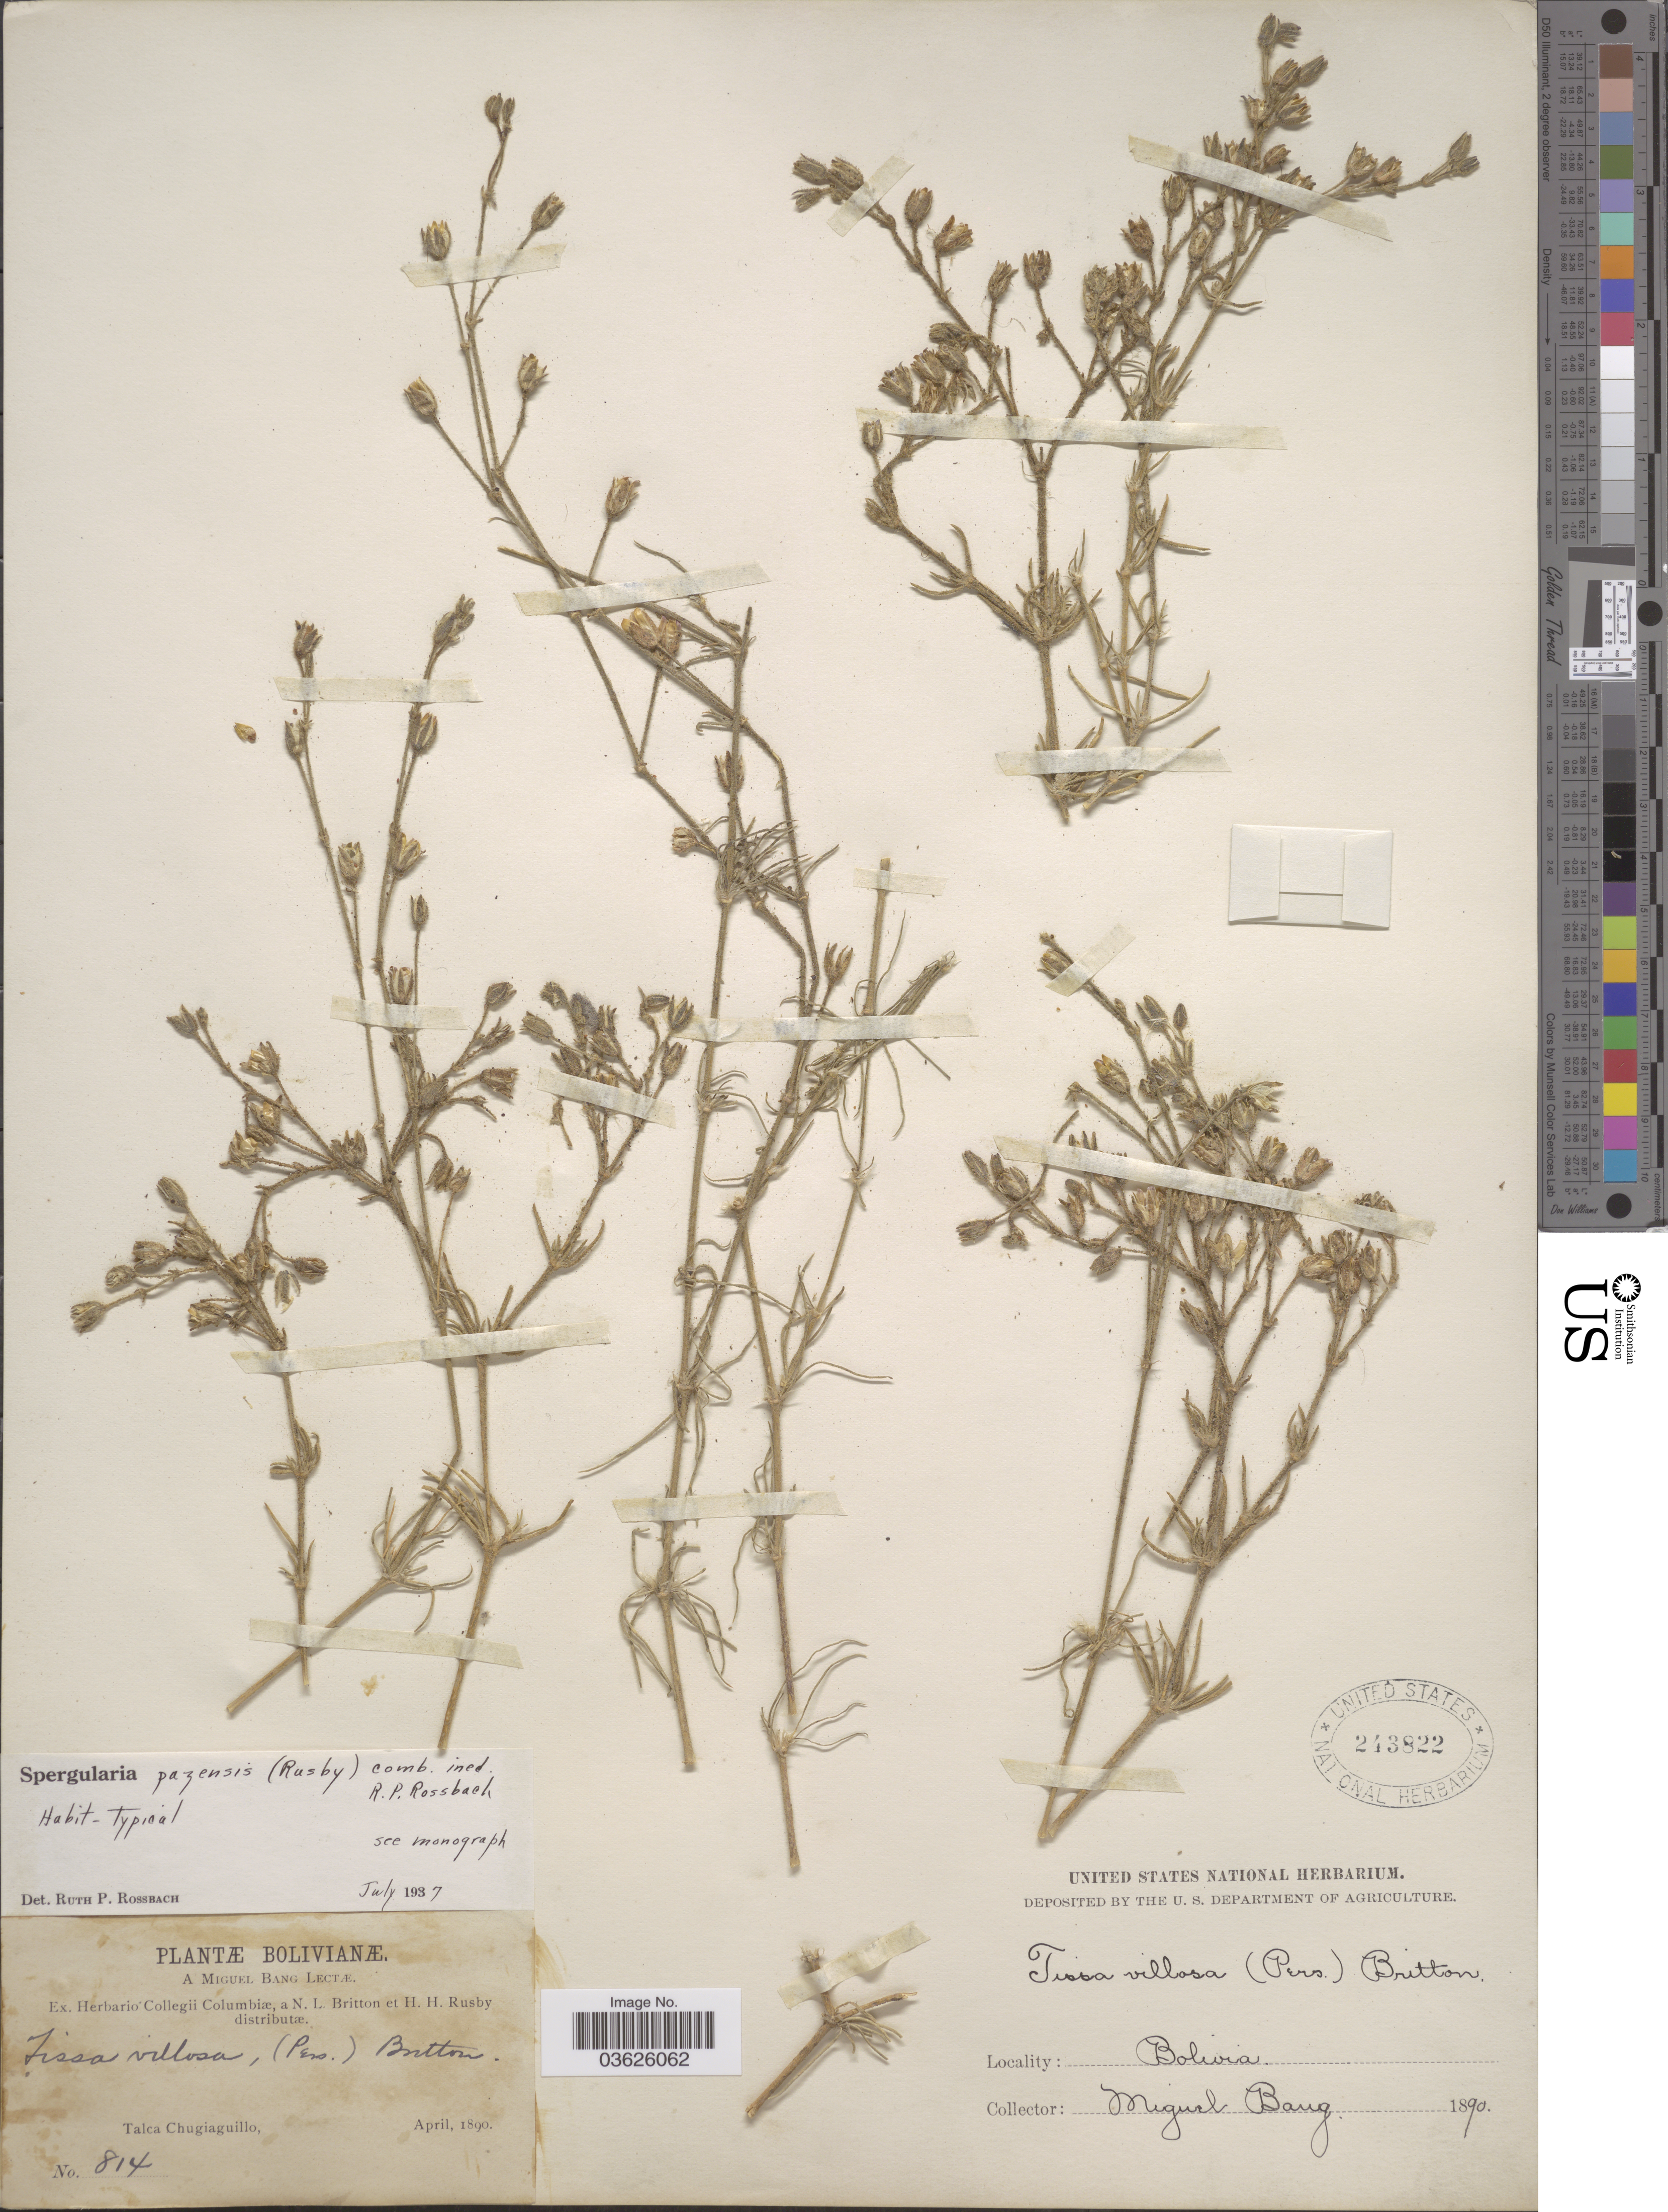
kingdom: Plantae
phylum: Tracheophyta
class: Magnoliopsida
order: Caryophyllales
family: Caryophyllaceae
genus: Spergularia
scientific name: Spergularia pazensis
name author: (Rusby) R. Rossbach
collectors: M. Bang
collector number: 814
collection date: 1890-04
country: Bolivia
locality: Talca Chugiaguillo.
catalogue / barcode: US 243822